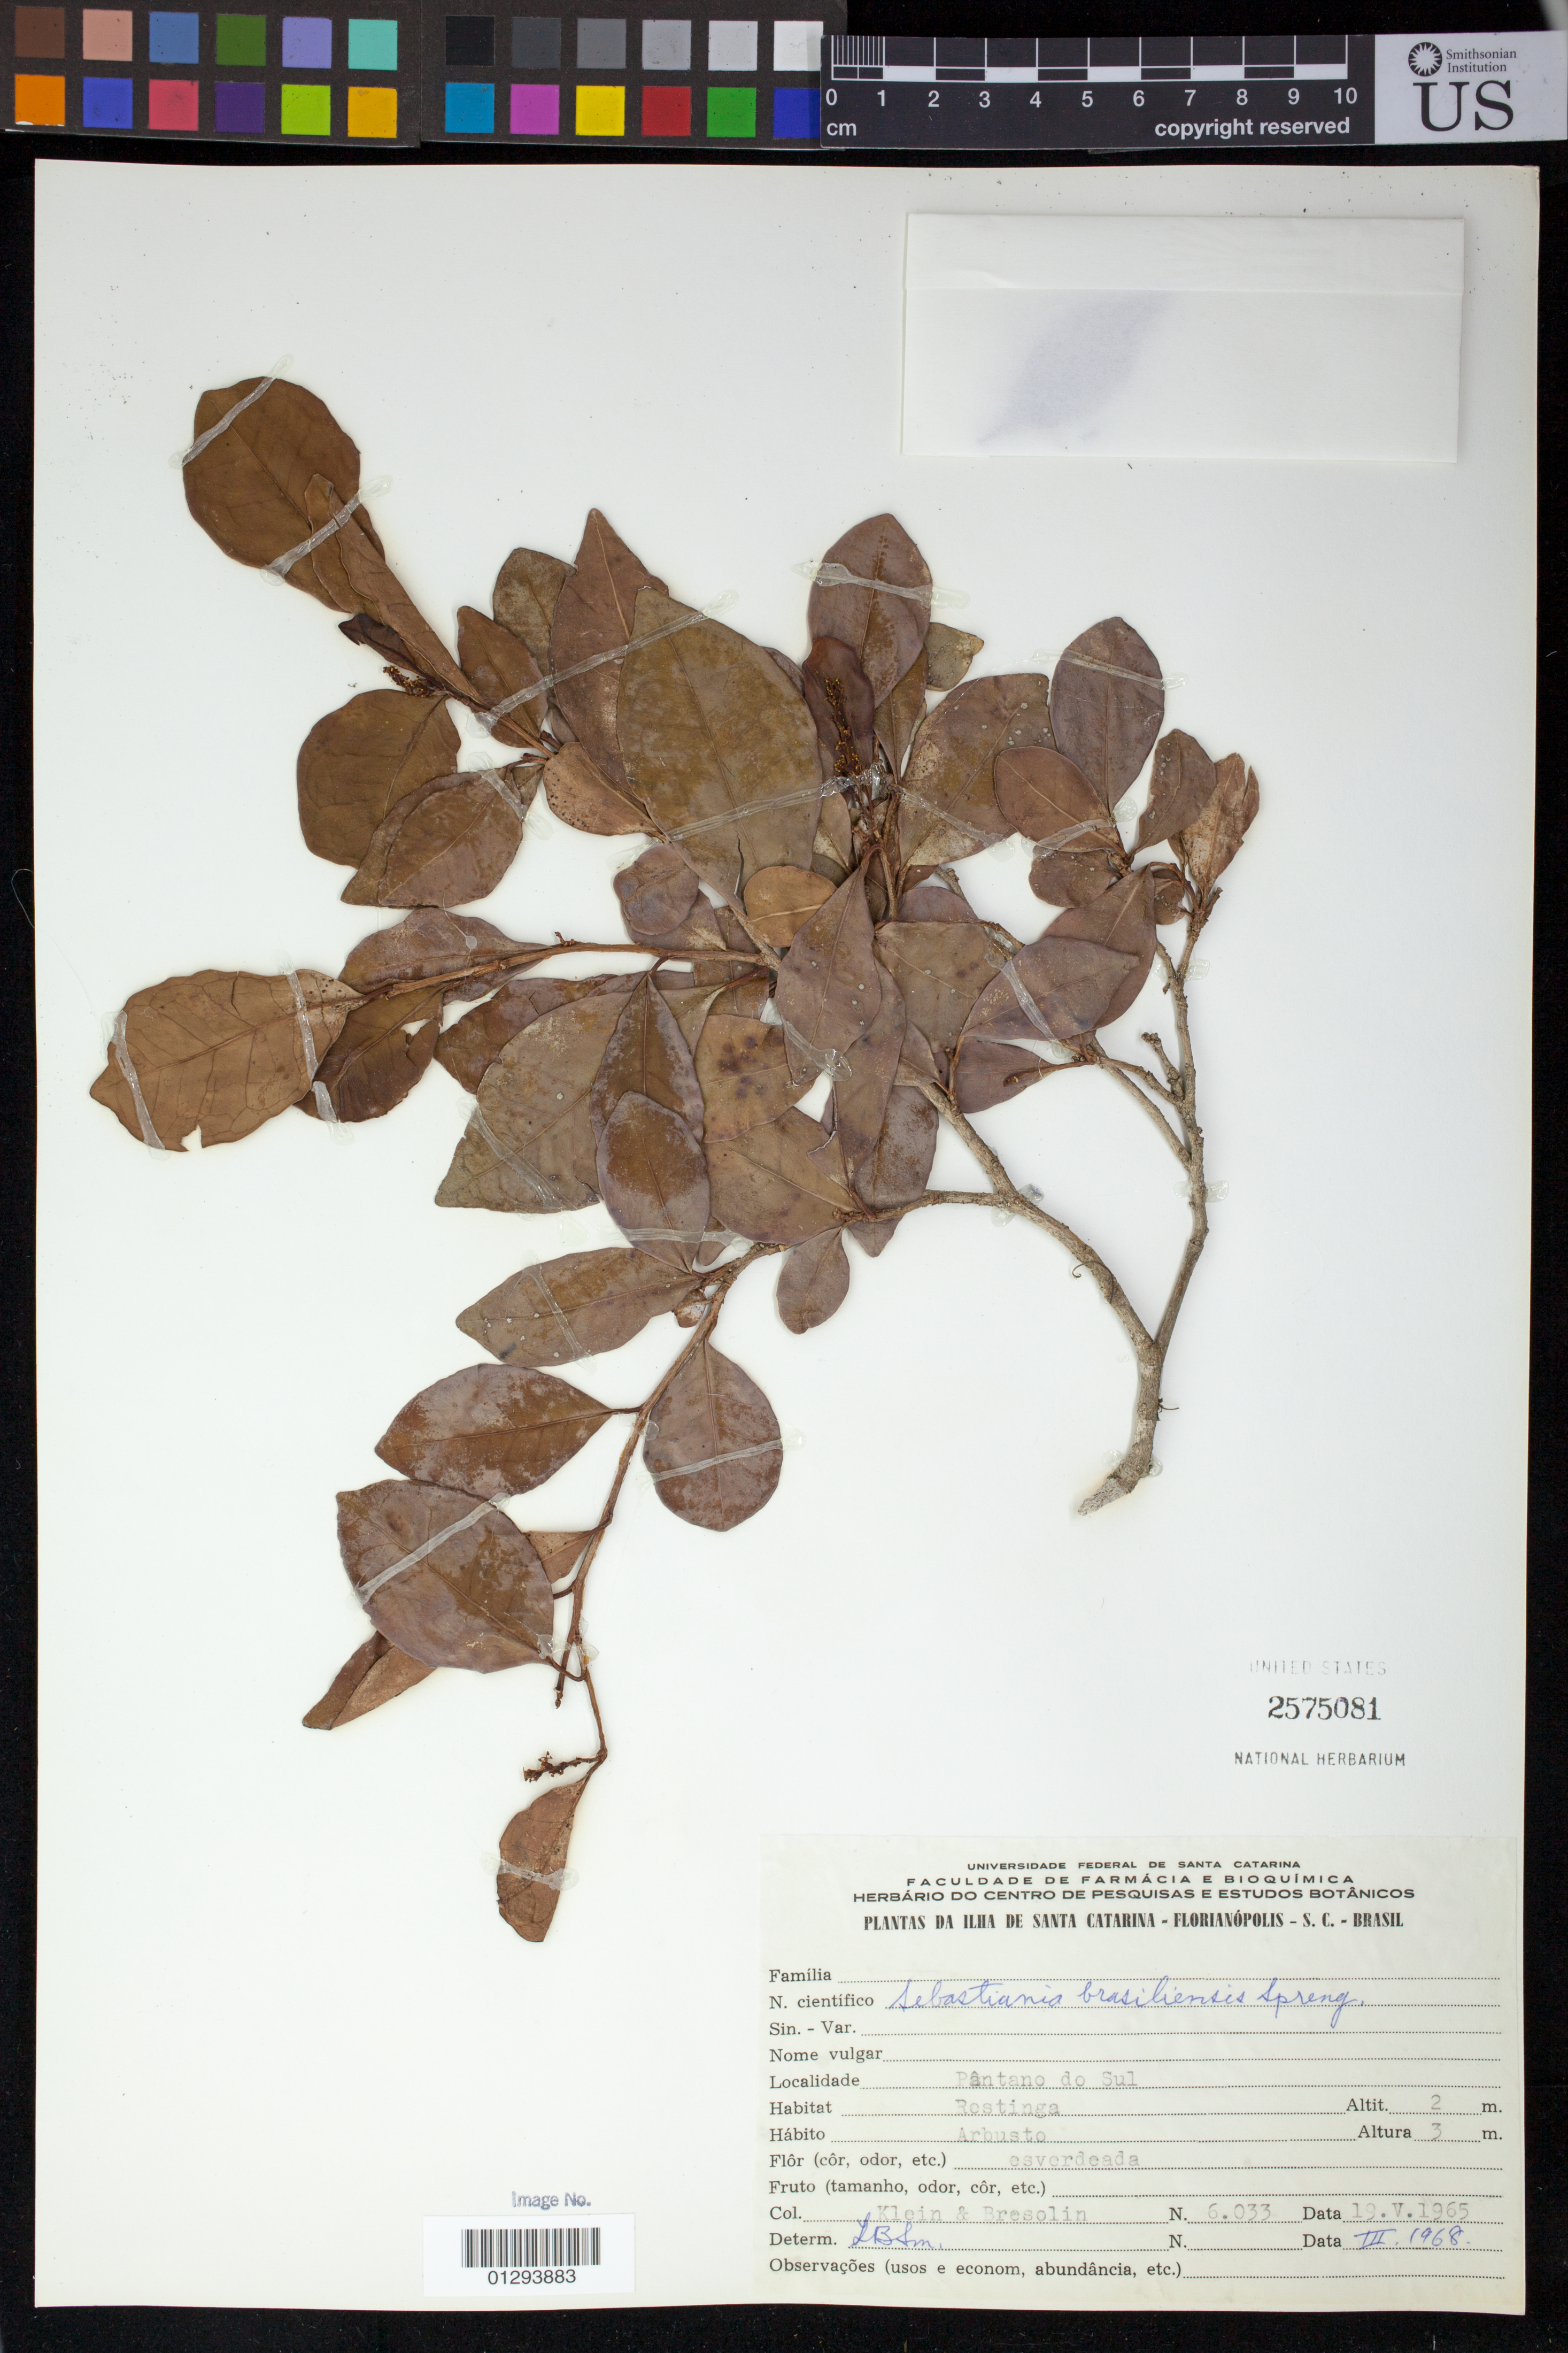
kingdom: Plantae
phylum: Tracheophyta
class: Magnoliopsida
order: Malpighiales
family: Euphorbiaceae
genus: Sebastiania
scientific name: Sebastiania brasiliensis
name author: Spreng.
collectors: Klein, -- & -- Bresolin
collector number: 6033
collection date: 1965-05-19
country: Brazil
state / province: Rio Grande do Sul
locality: Pantano do Sul. Ilha de Santa Catarina, Florianopolis, S.C.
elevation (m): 2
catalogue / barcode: US 2575081